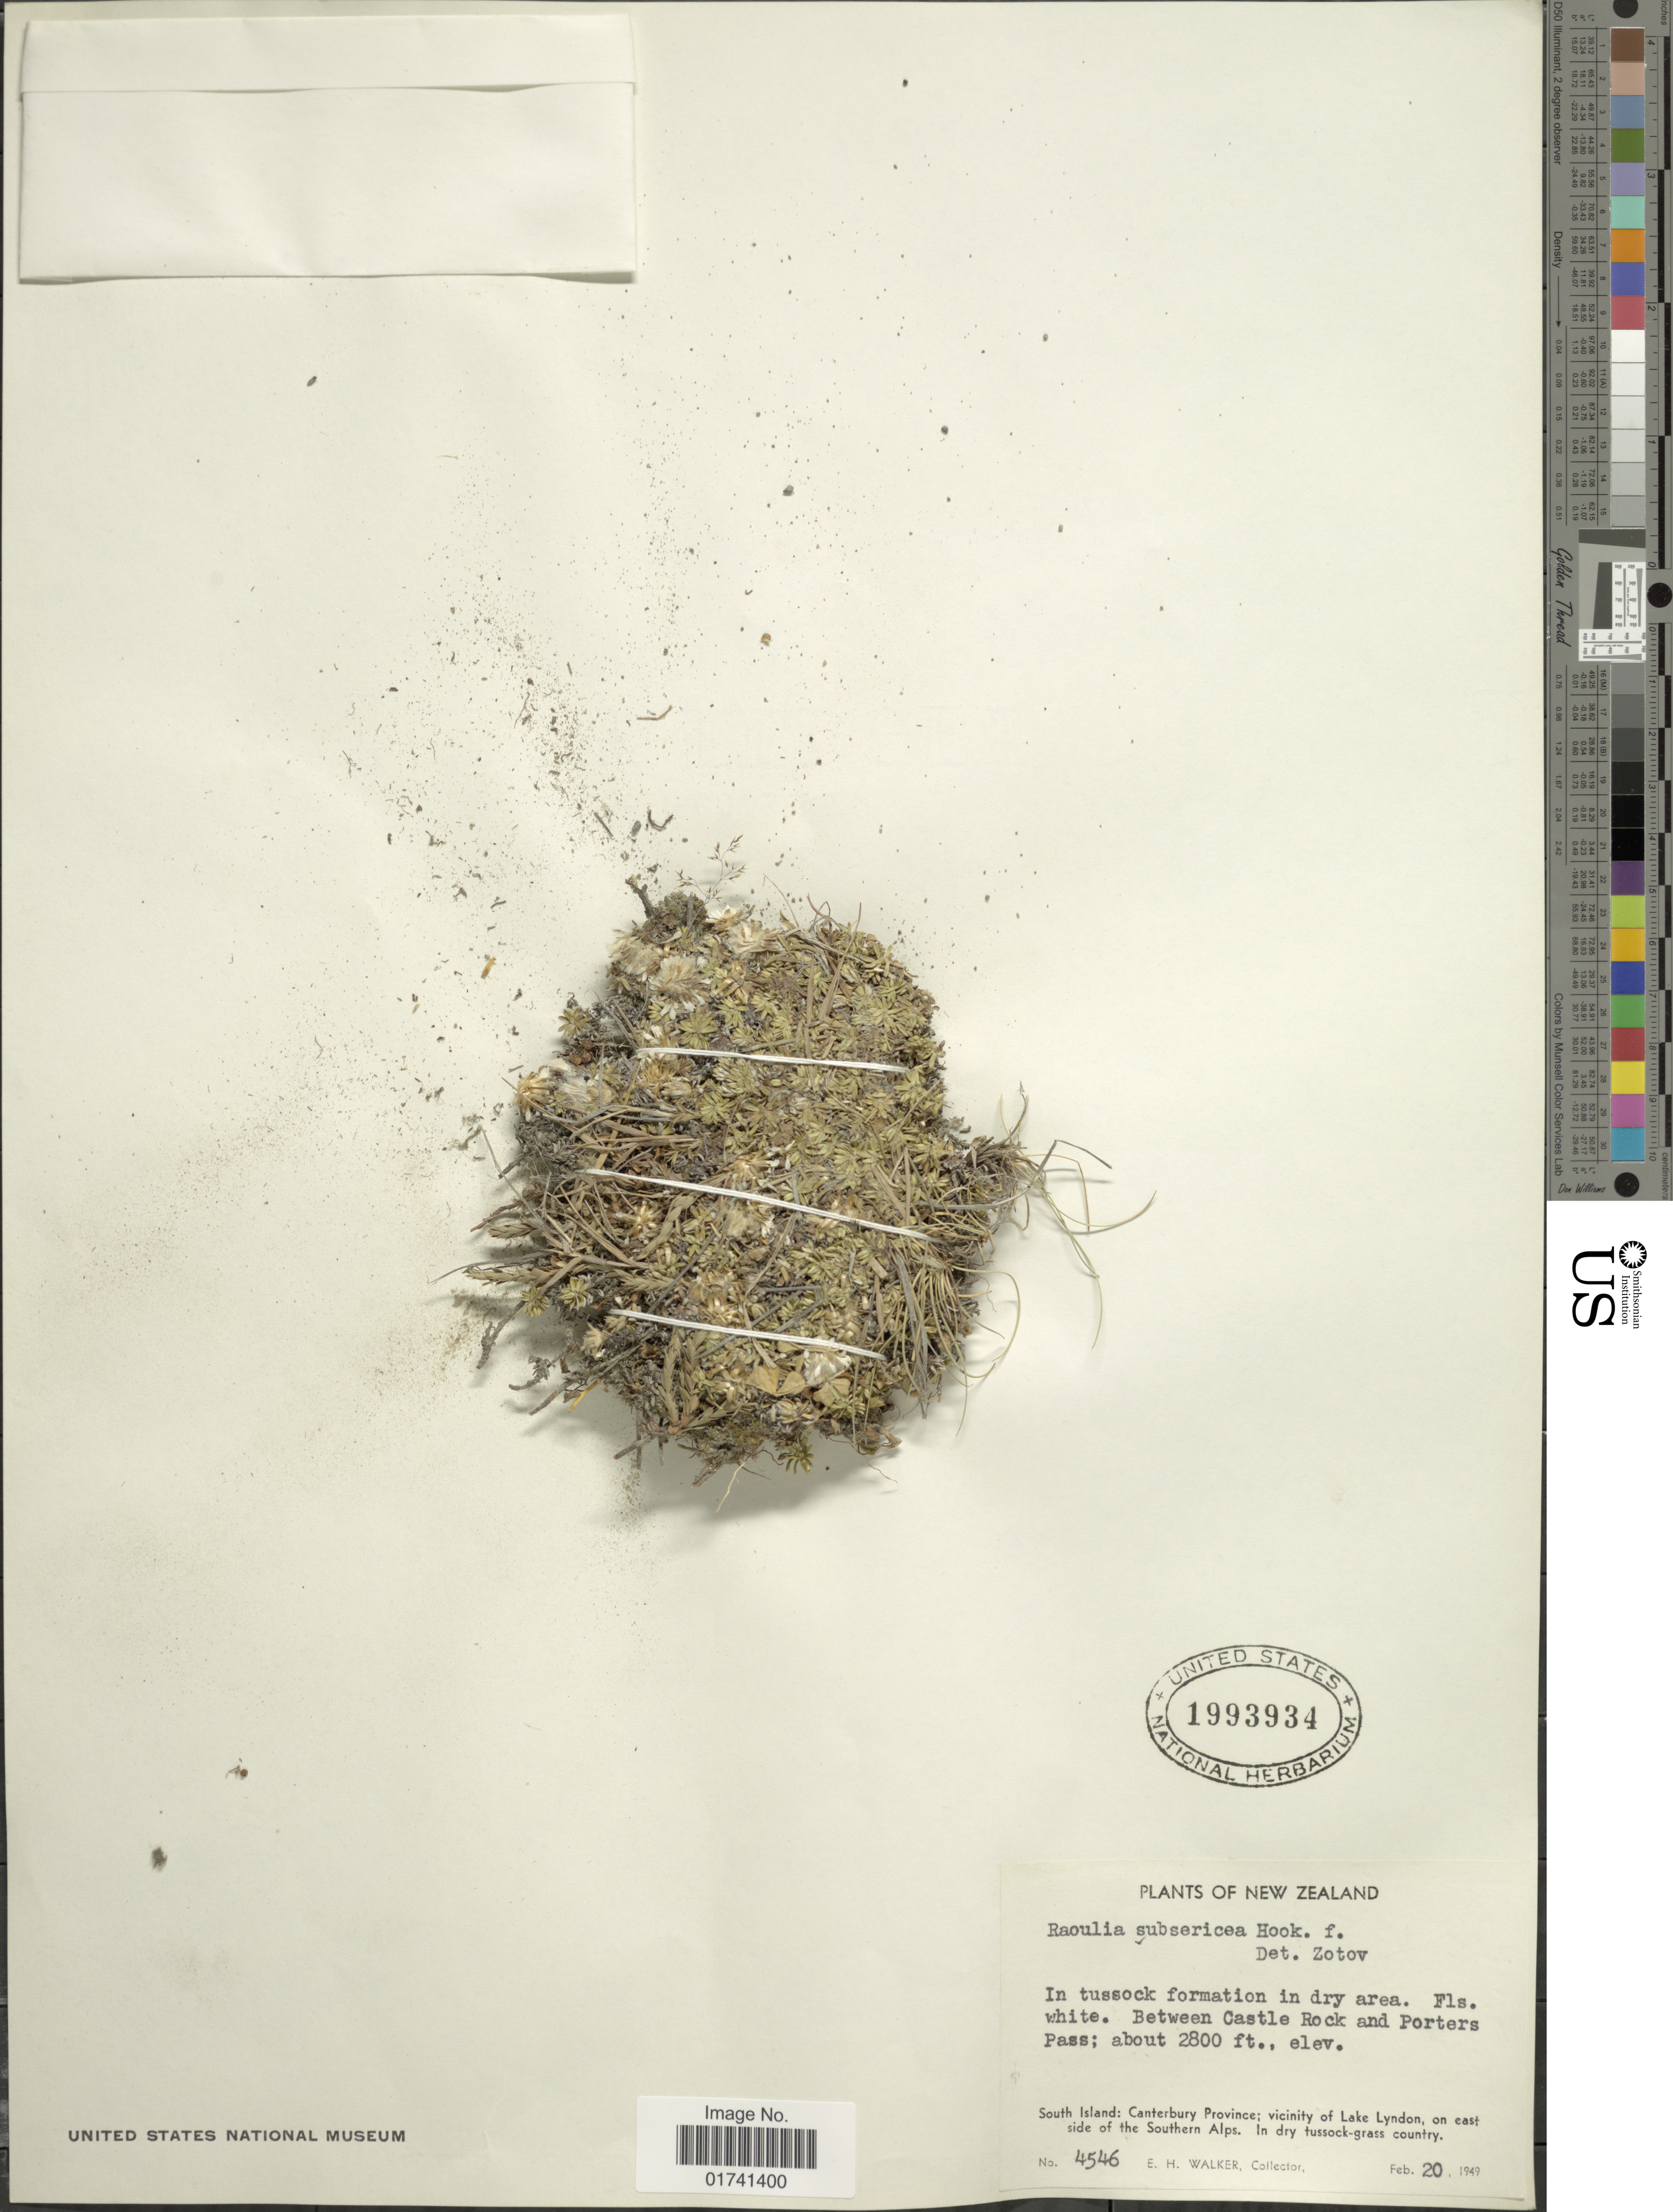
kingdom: Plantae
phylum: Tracheophyta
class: Magnoliopsida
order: Asterales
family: Asteraceae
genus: Raoulia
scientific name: Raoulia subsericea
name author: Hook. f.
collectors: E. H. Walker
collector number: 4546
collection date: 1949-02-20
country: New Zealand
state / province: Canterbury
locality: South Island; vicinity of Lake Lyndon, on east side of the Southern Alps, between Castle Rock and Porters Pass.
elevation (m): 853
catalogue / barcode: US 1993934